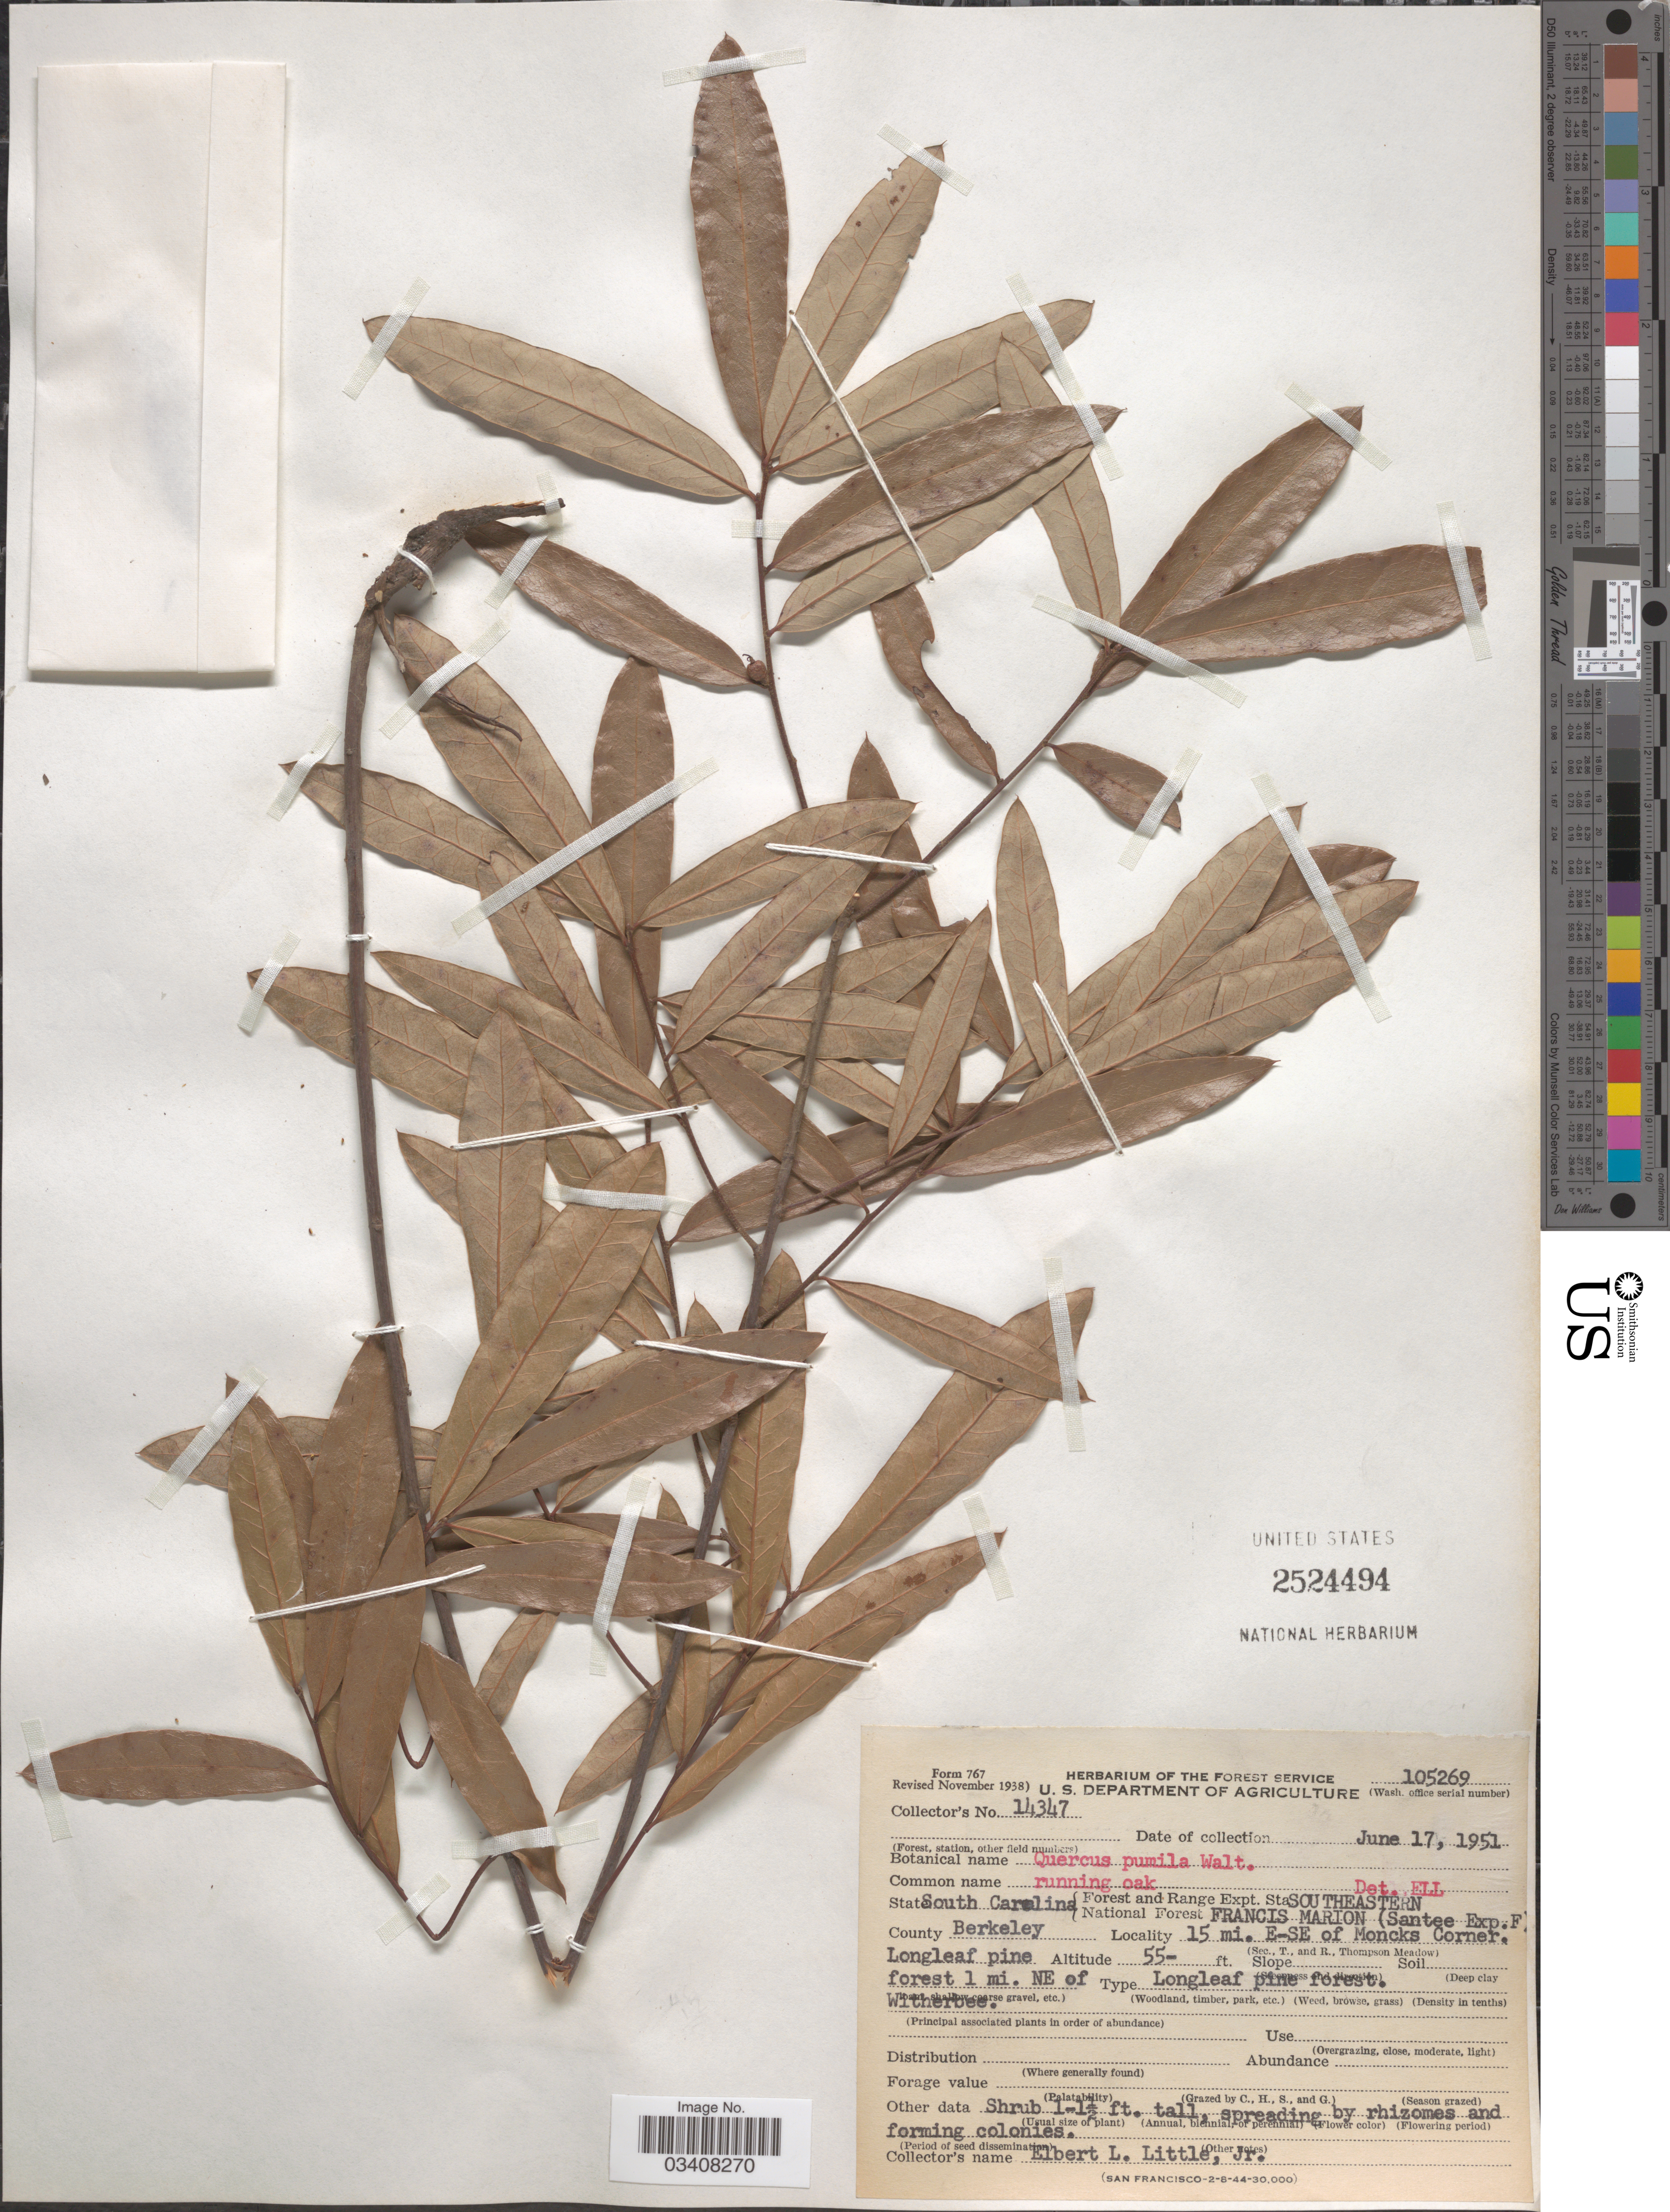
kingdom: Plantae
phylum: Tracheophyta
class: Magnoliopsida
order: Fagales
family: Fagaceae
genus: Quercus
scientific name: Quercus pumila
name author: Walter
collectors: E. L. Little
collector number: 14347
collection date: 1951-06-17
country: United States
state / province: South Carolina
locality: Forest and Range Expt. Sta. National Forest Southeastern Francis Marion (Santee Exp. F). County Berkeley. 15 mi. E-SE of Moncks Corner. Longleaf pine forest 1 mi. NE of Witherbee.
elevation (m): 17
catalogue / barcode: US 2524494